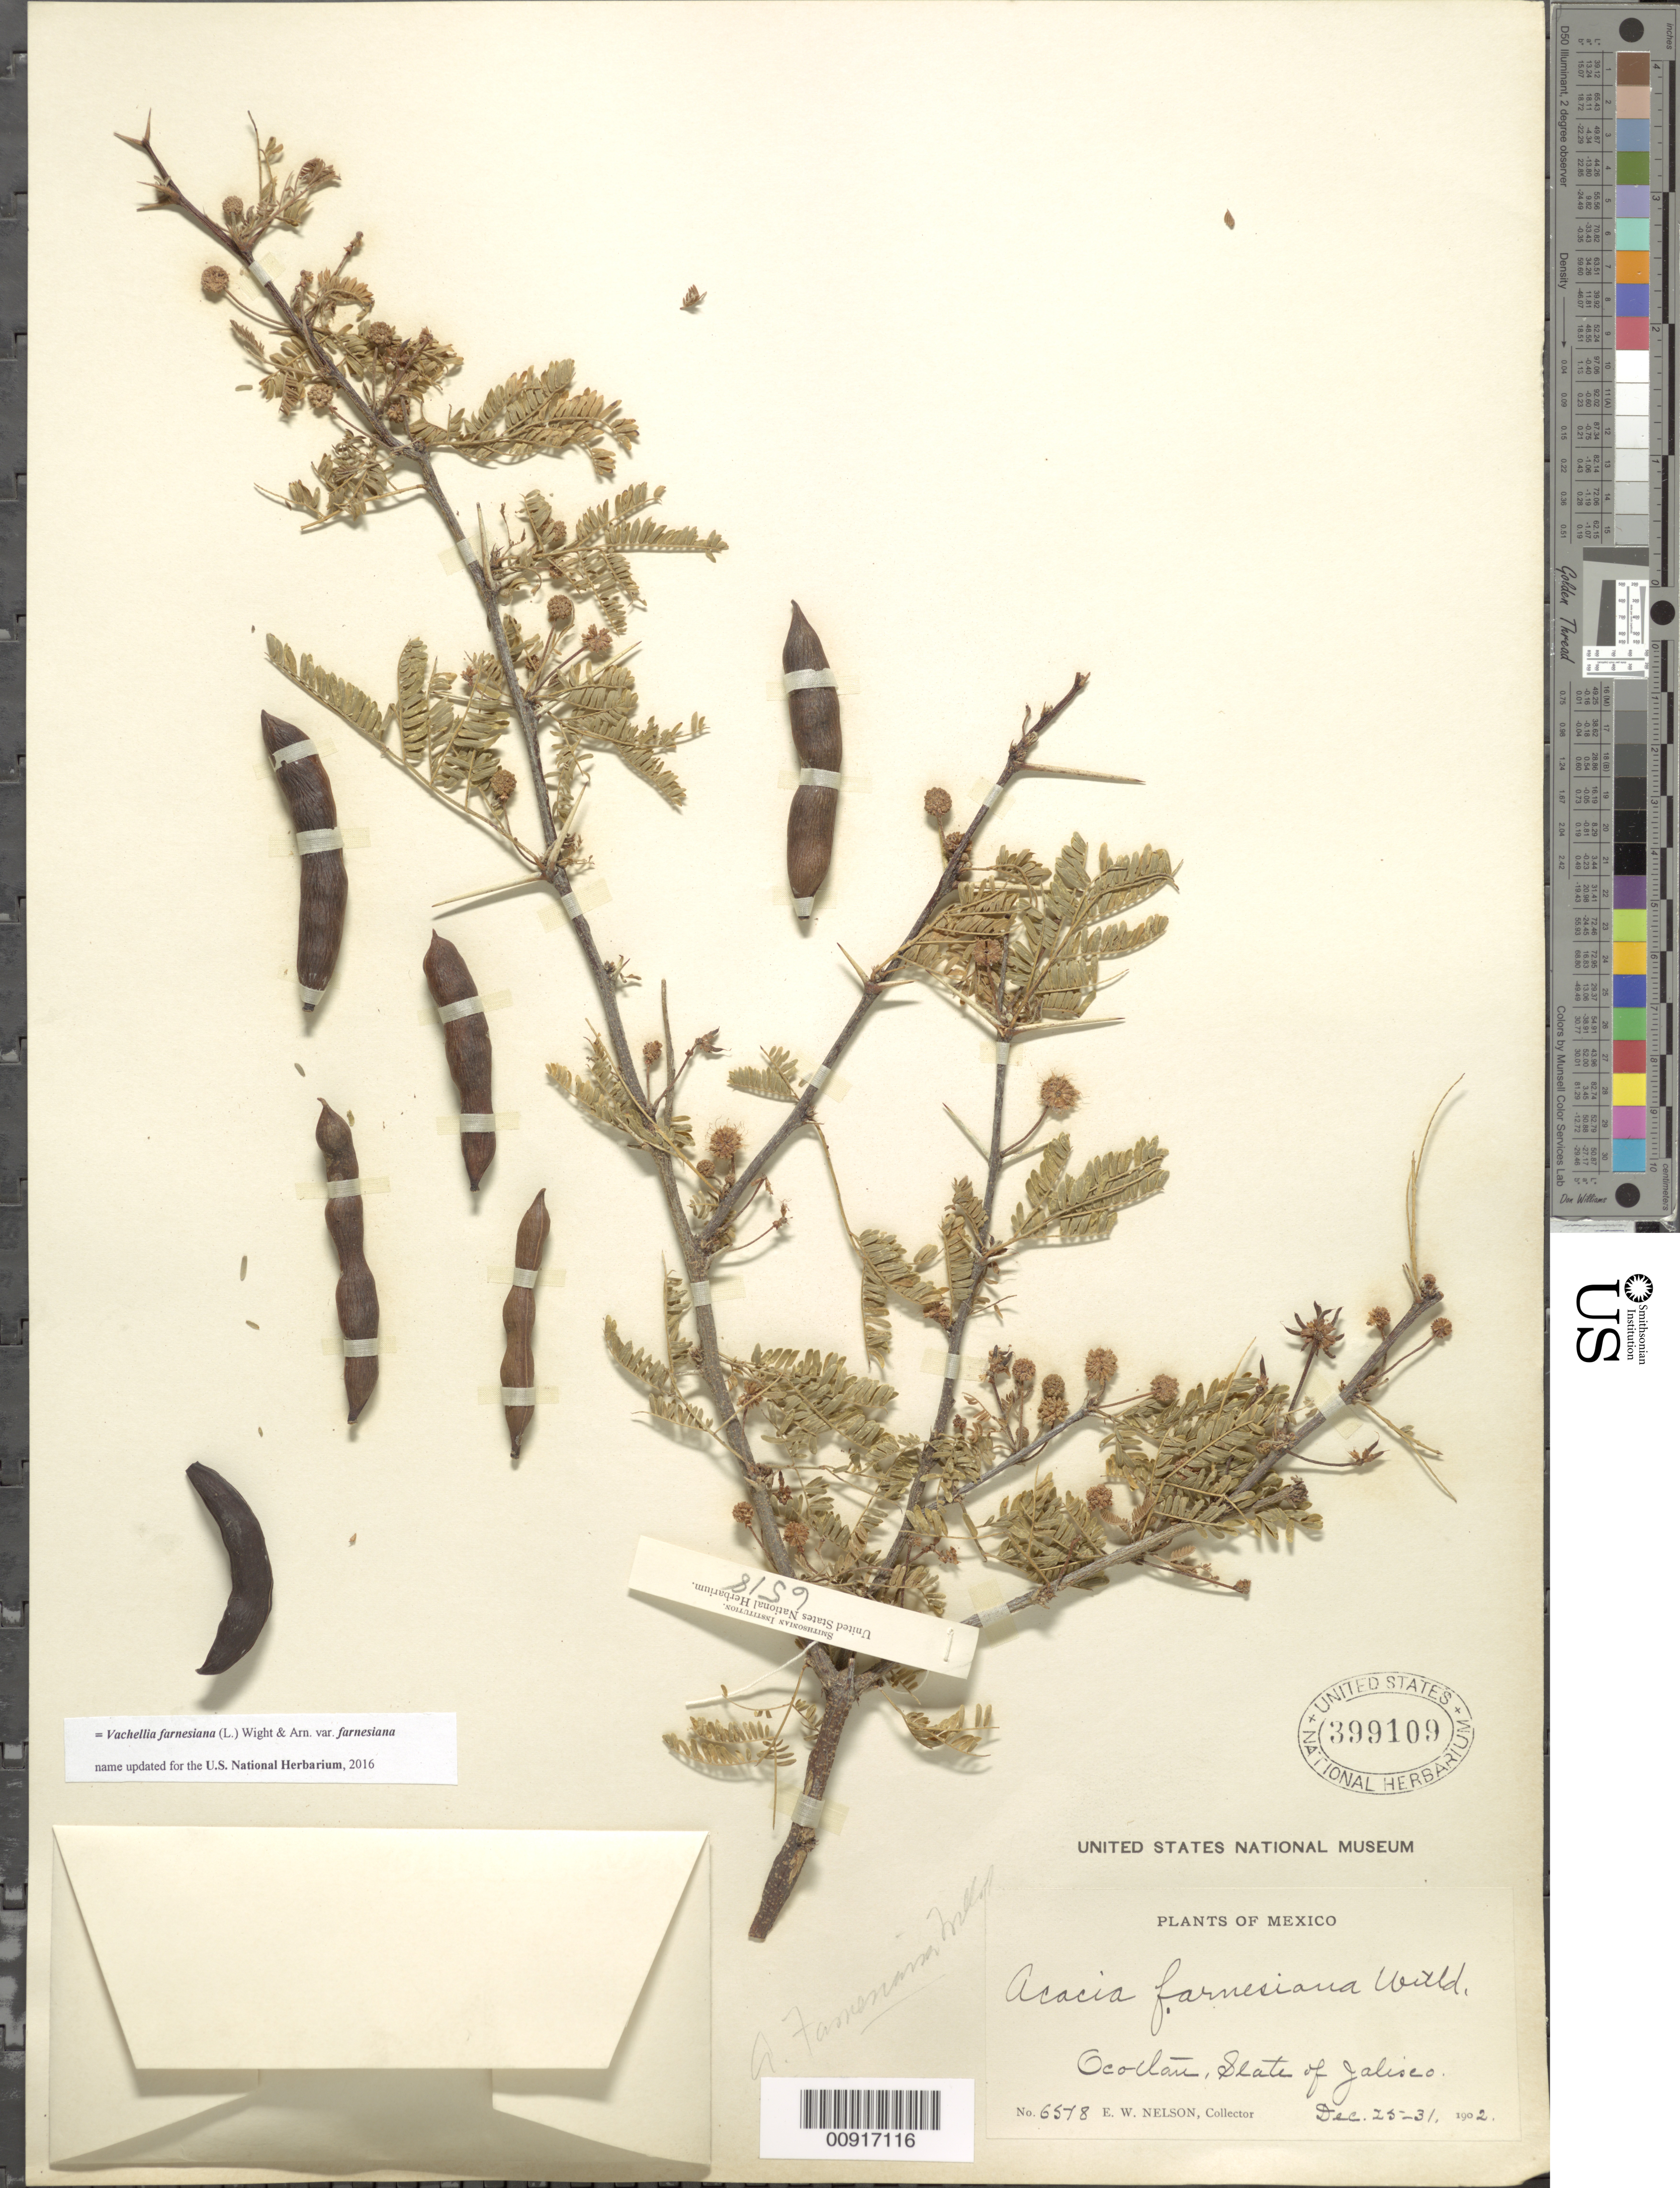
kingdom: Plantae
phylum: Tracheophyta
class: Magnoliopsida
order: Fabales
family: Fabaceae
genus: Vachellia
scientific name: Vachellia farnesiana var. farnesiana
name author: (L.) Wight & Arn.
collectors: E. W. Nelson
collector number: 6518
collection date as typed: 25 Dec 1902 to 31 Dec 1902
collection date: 1902-12-25/1902-12-31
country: Mexico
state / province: Jalisco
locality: Ocotlan, State of Jalisco.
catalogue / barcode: US 399109